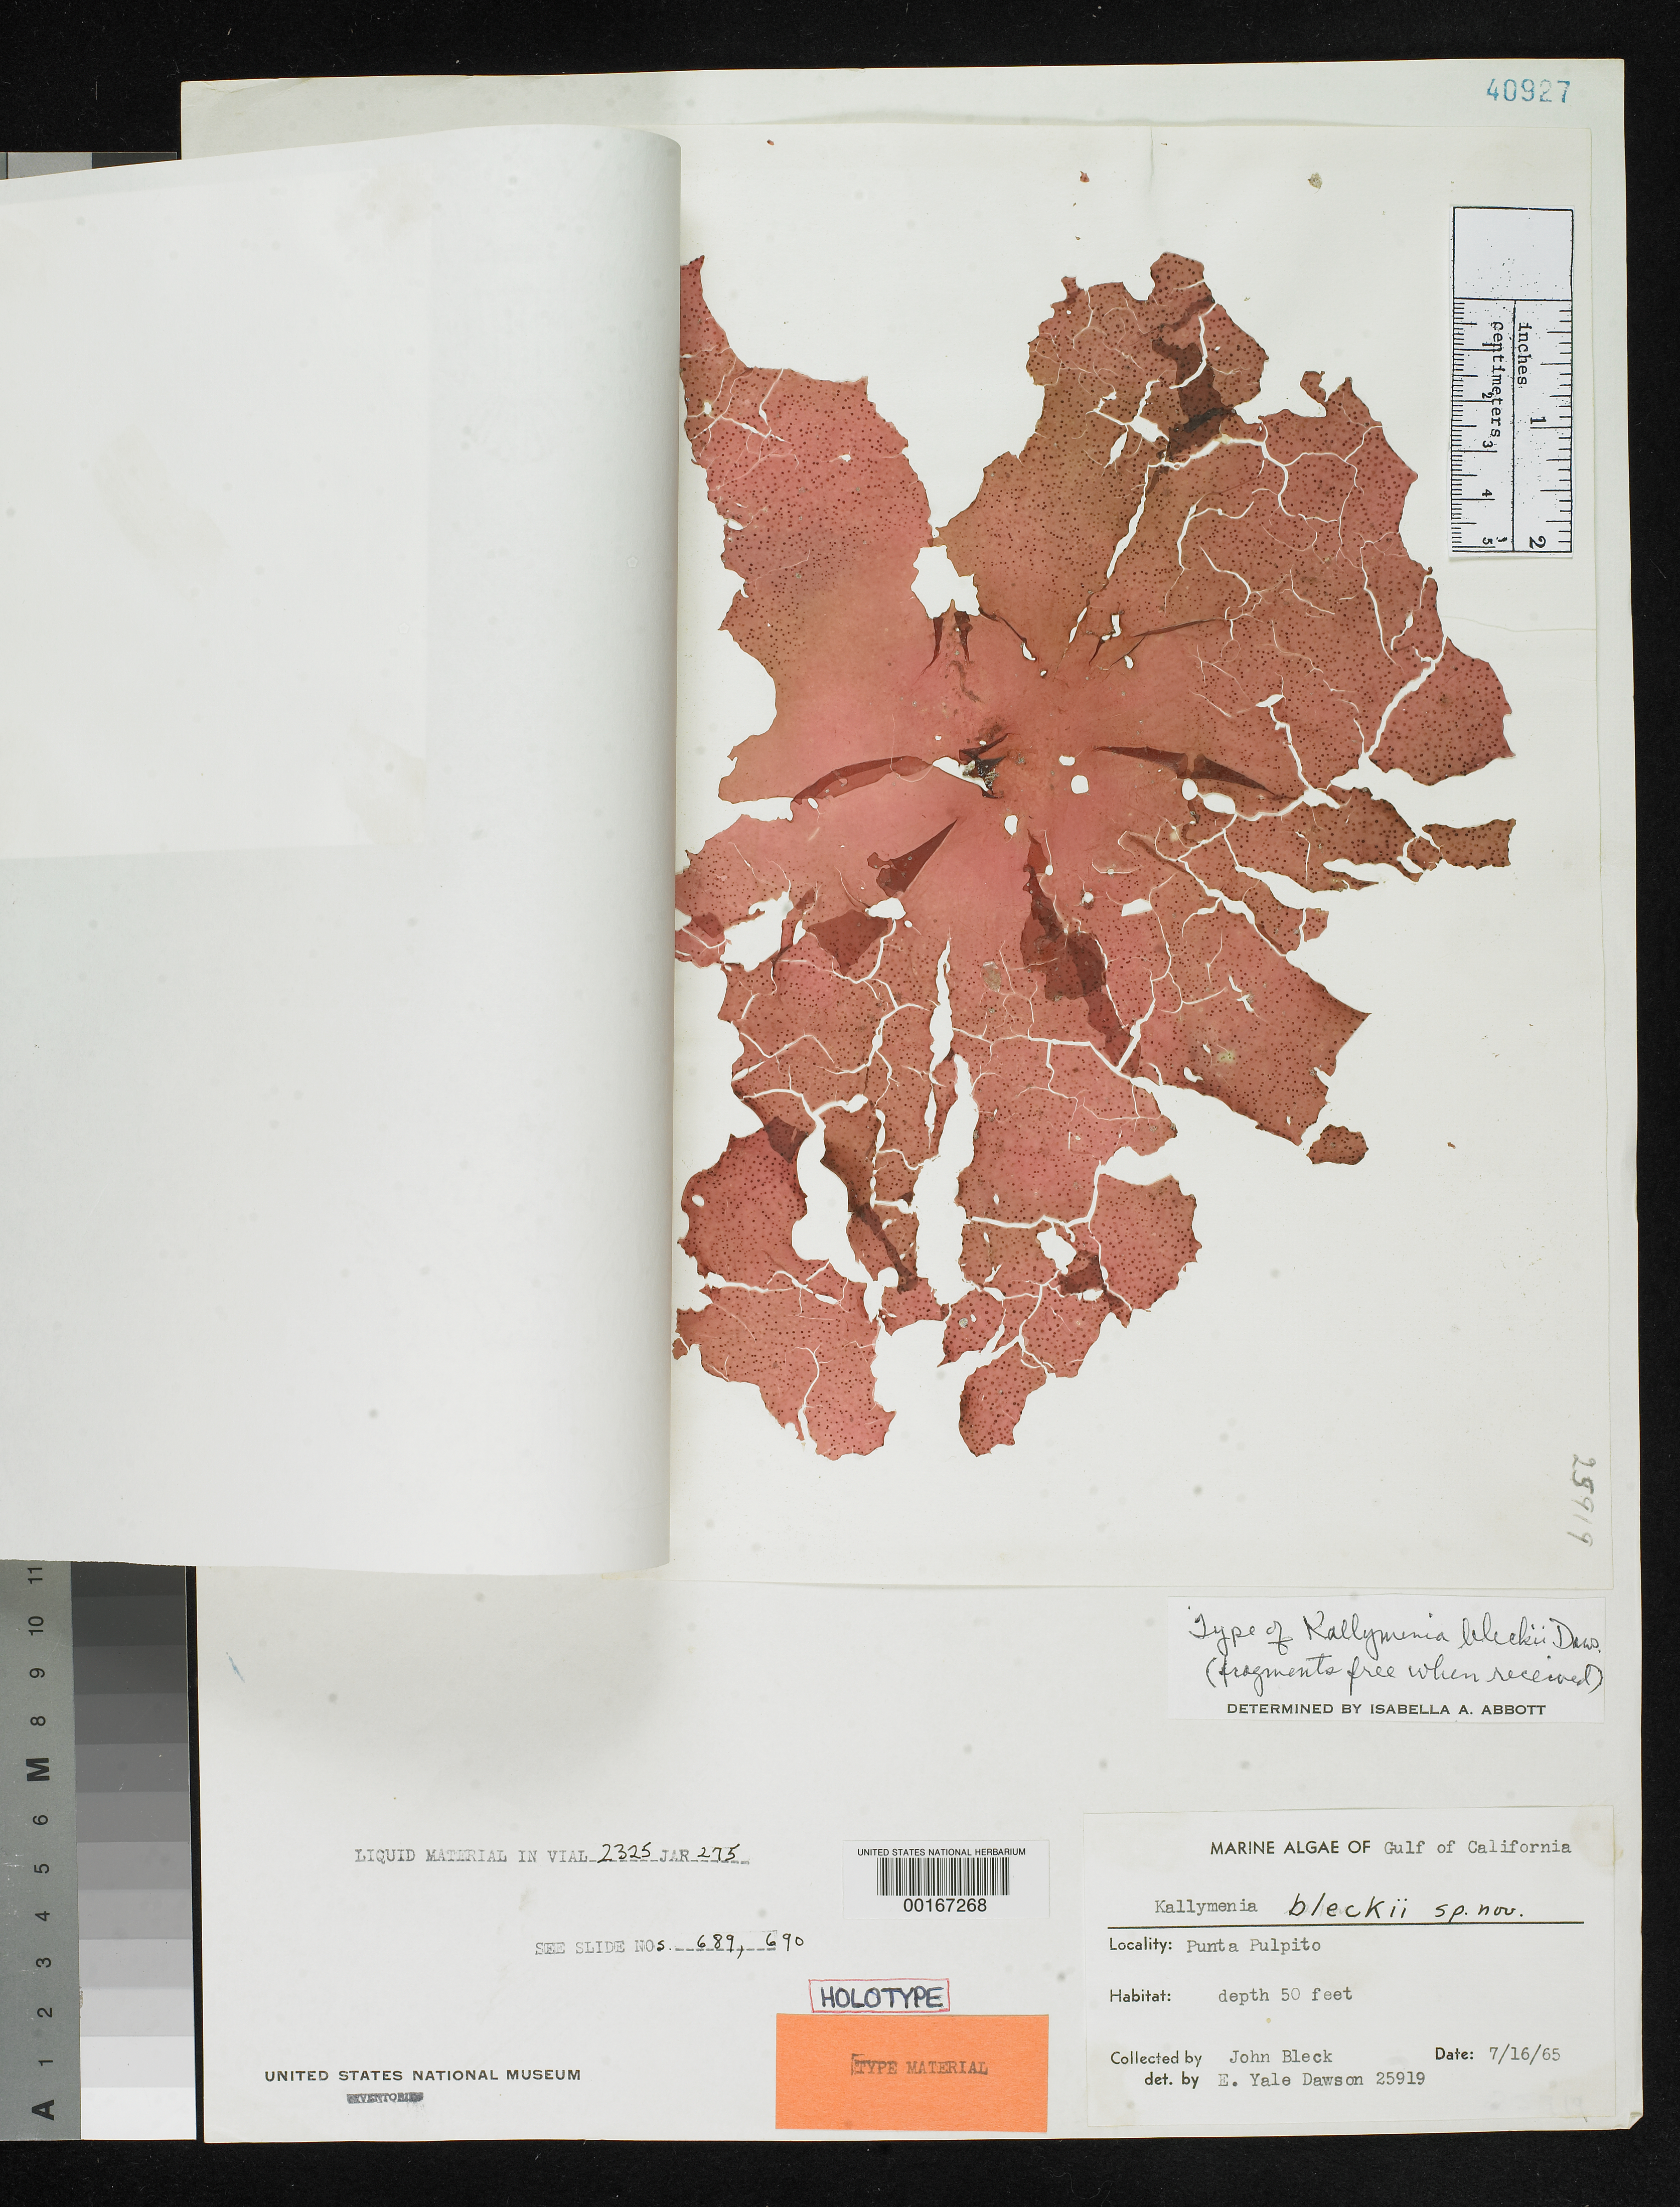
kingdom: Plantae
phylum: Rhodophyta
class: Florideophyceae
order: Gigartinales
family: Kallymeniaceae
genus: Kallymenia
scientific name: Kallymenia bleckii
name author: E.Y. Dawson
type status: Holotype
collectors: J. Bleck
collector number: EYD 25919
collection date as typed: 16 Jul 1965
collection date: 1965-07-16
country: Mexico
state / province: Baja California Sur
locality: Punta Pulpito.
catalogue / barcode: US 40927